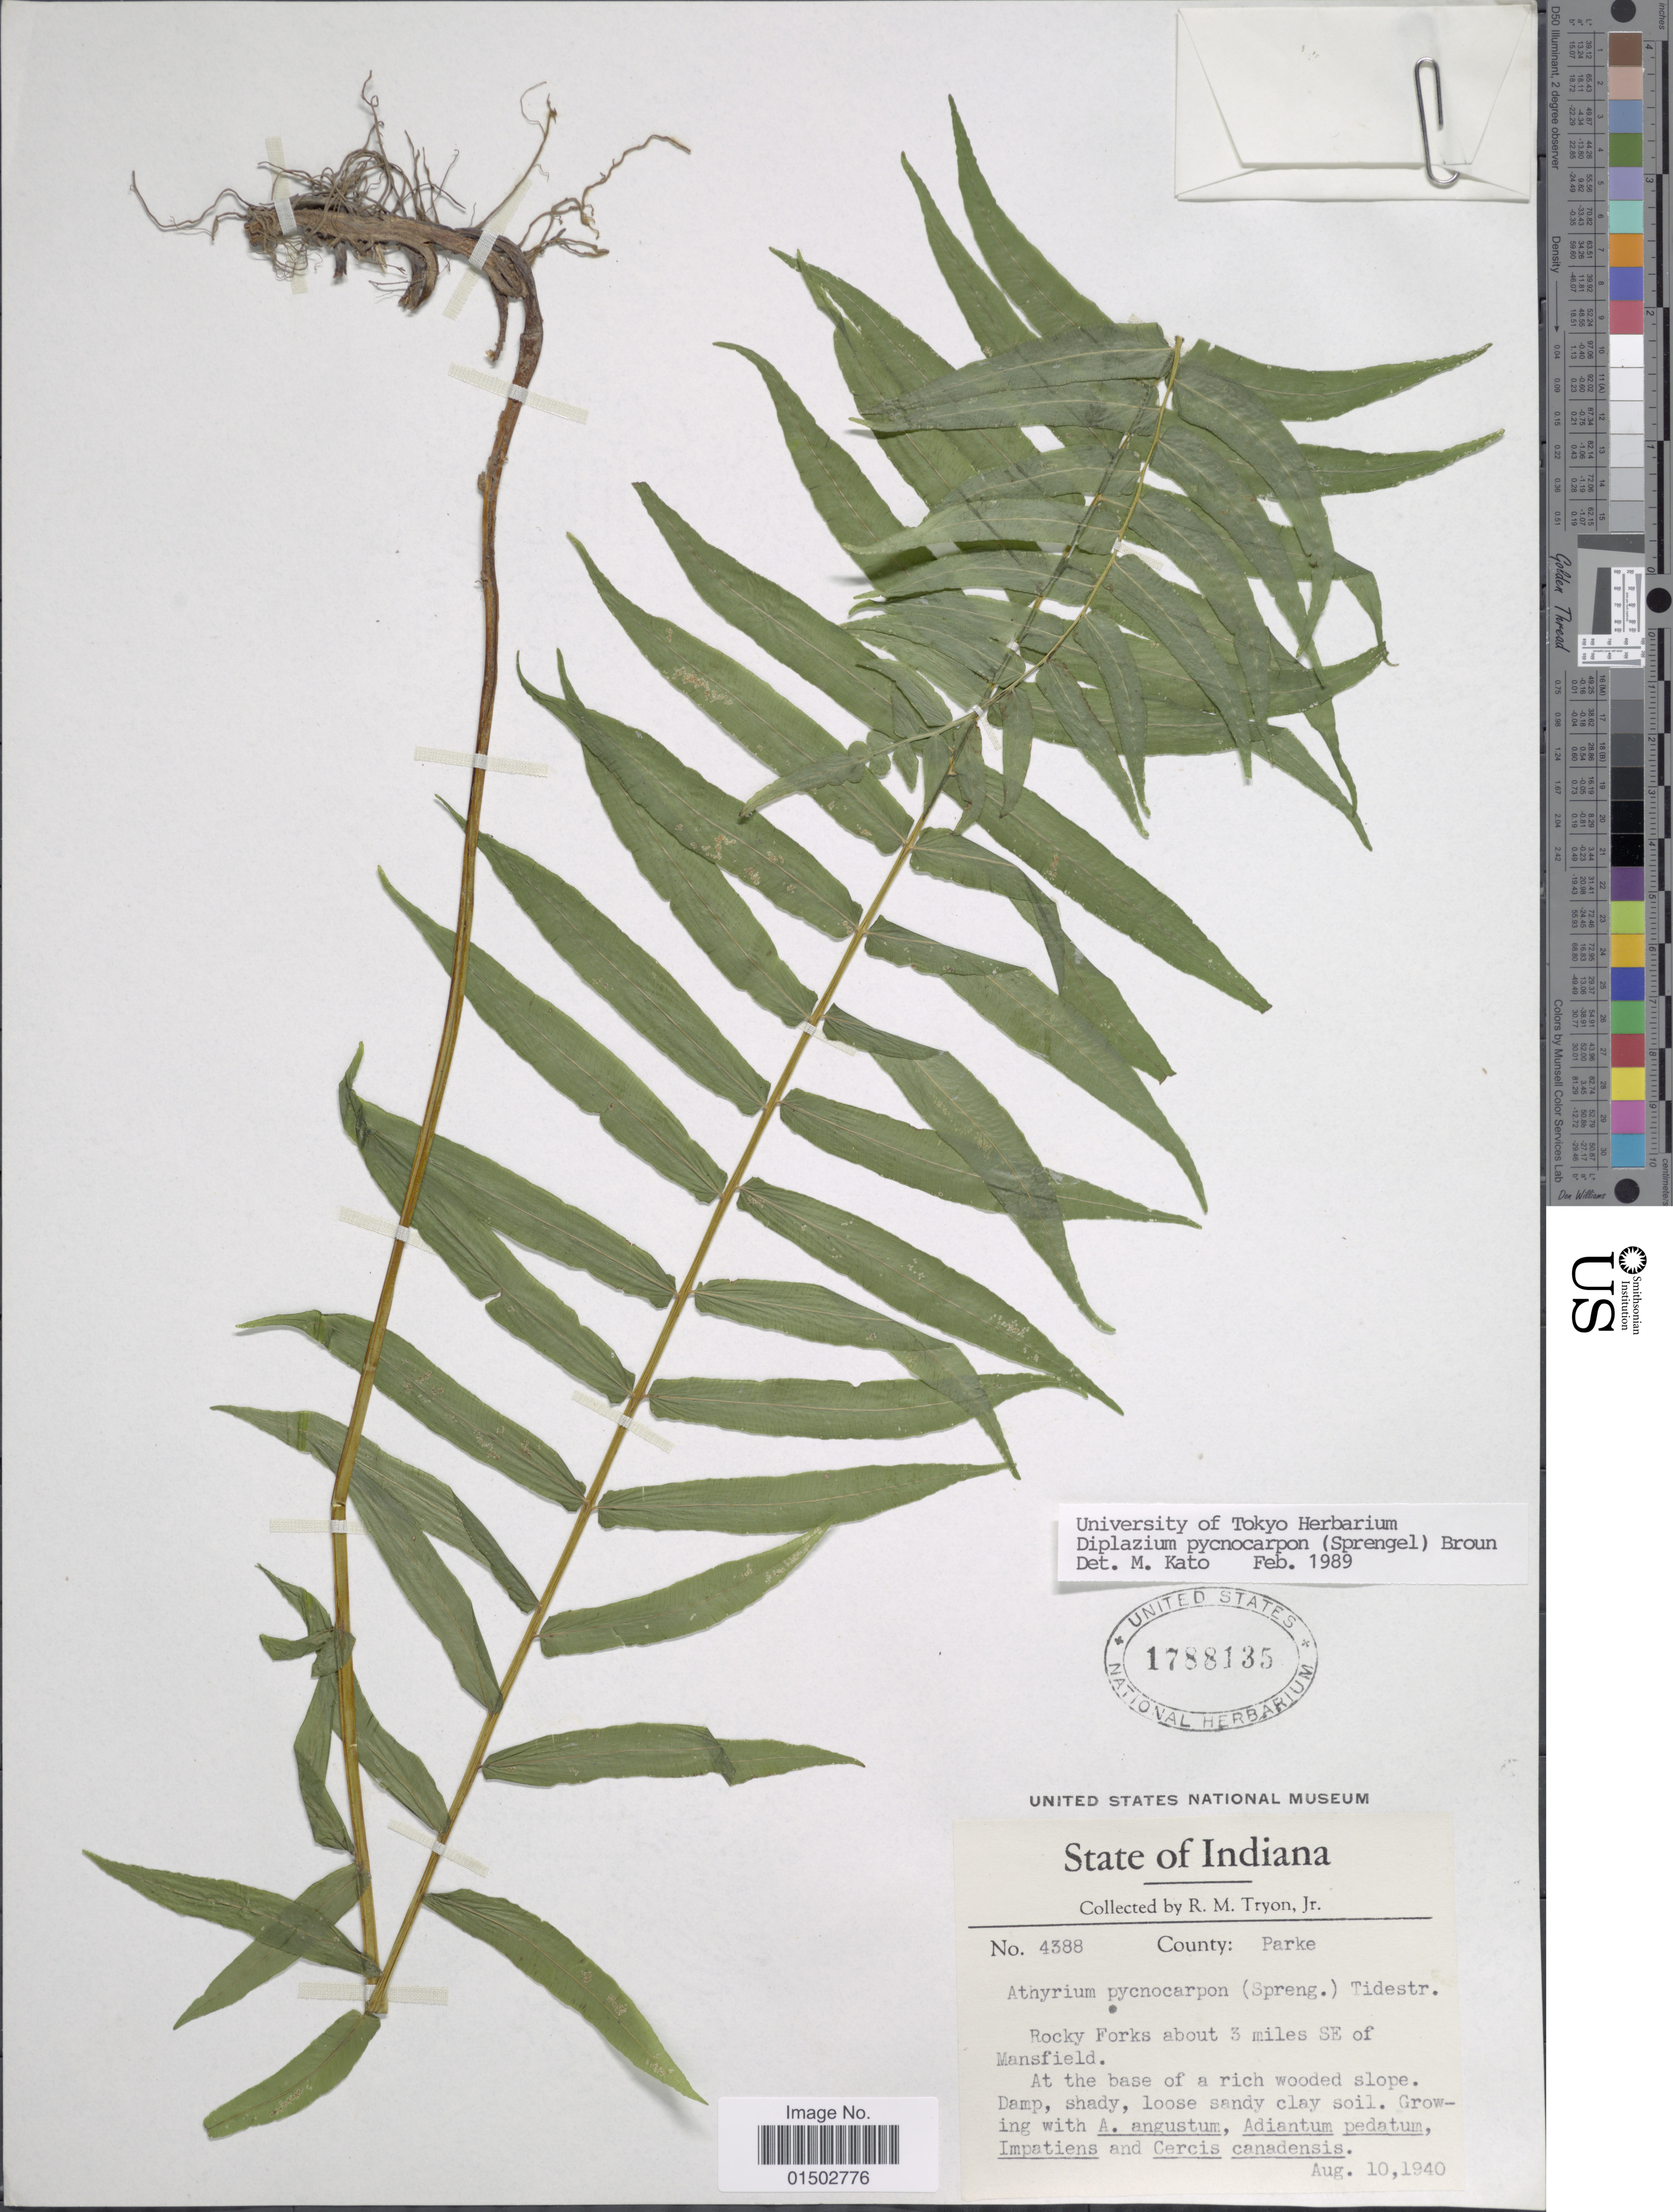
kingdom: Plantae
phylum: Tracheophyta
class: Polypodiopsida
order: Polypodiales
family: Diplaziopsidaceae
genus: Homalosorus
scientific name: Homalosorus pycnocarpos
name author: (Spreng.) Pic. Serm.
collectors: R. M. Tryon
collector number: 4388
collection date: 1940-08-10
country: United States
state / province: Indiana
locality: County: Parke, Rocky Forks about 3 miles SE of Mansfield.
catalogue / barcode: US 1788135